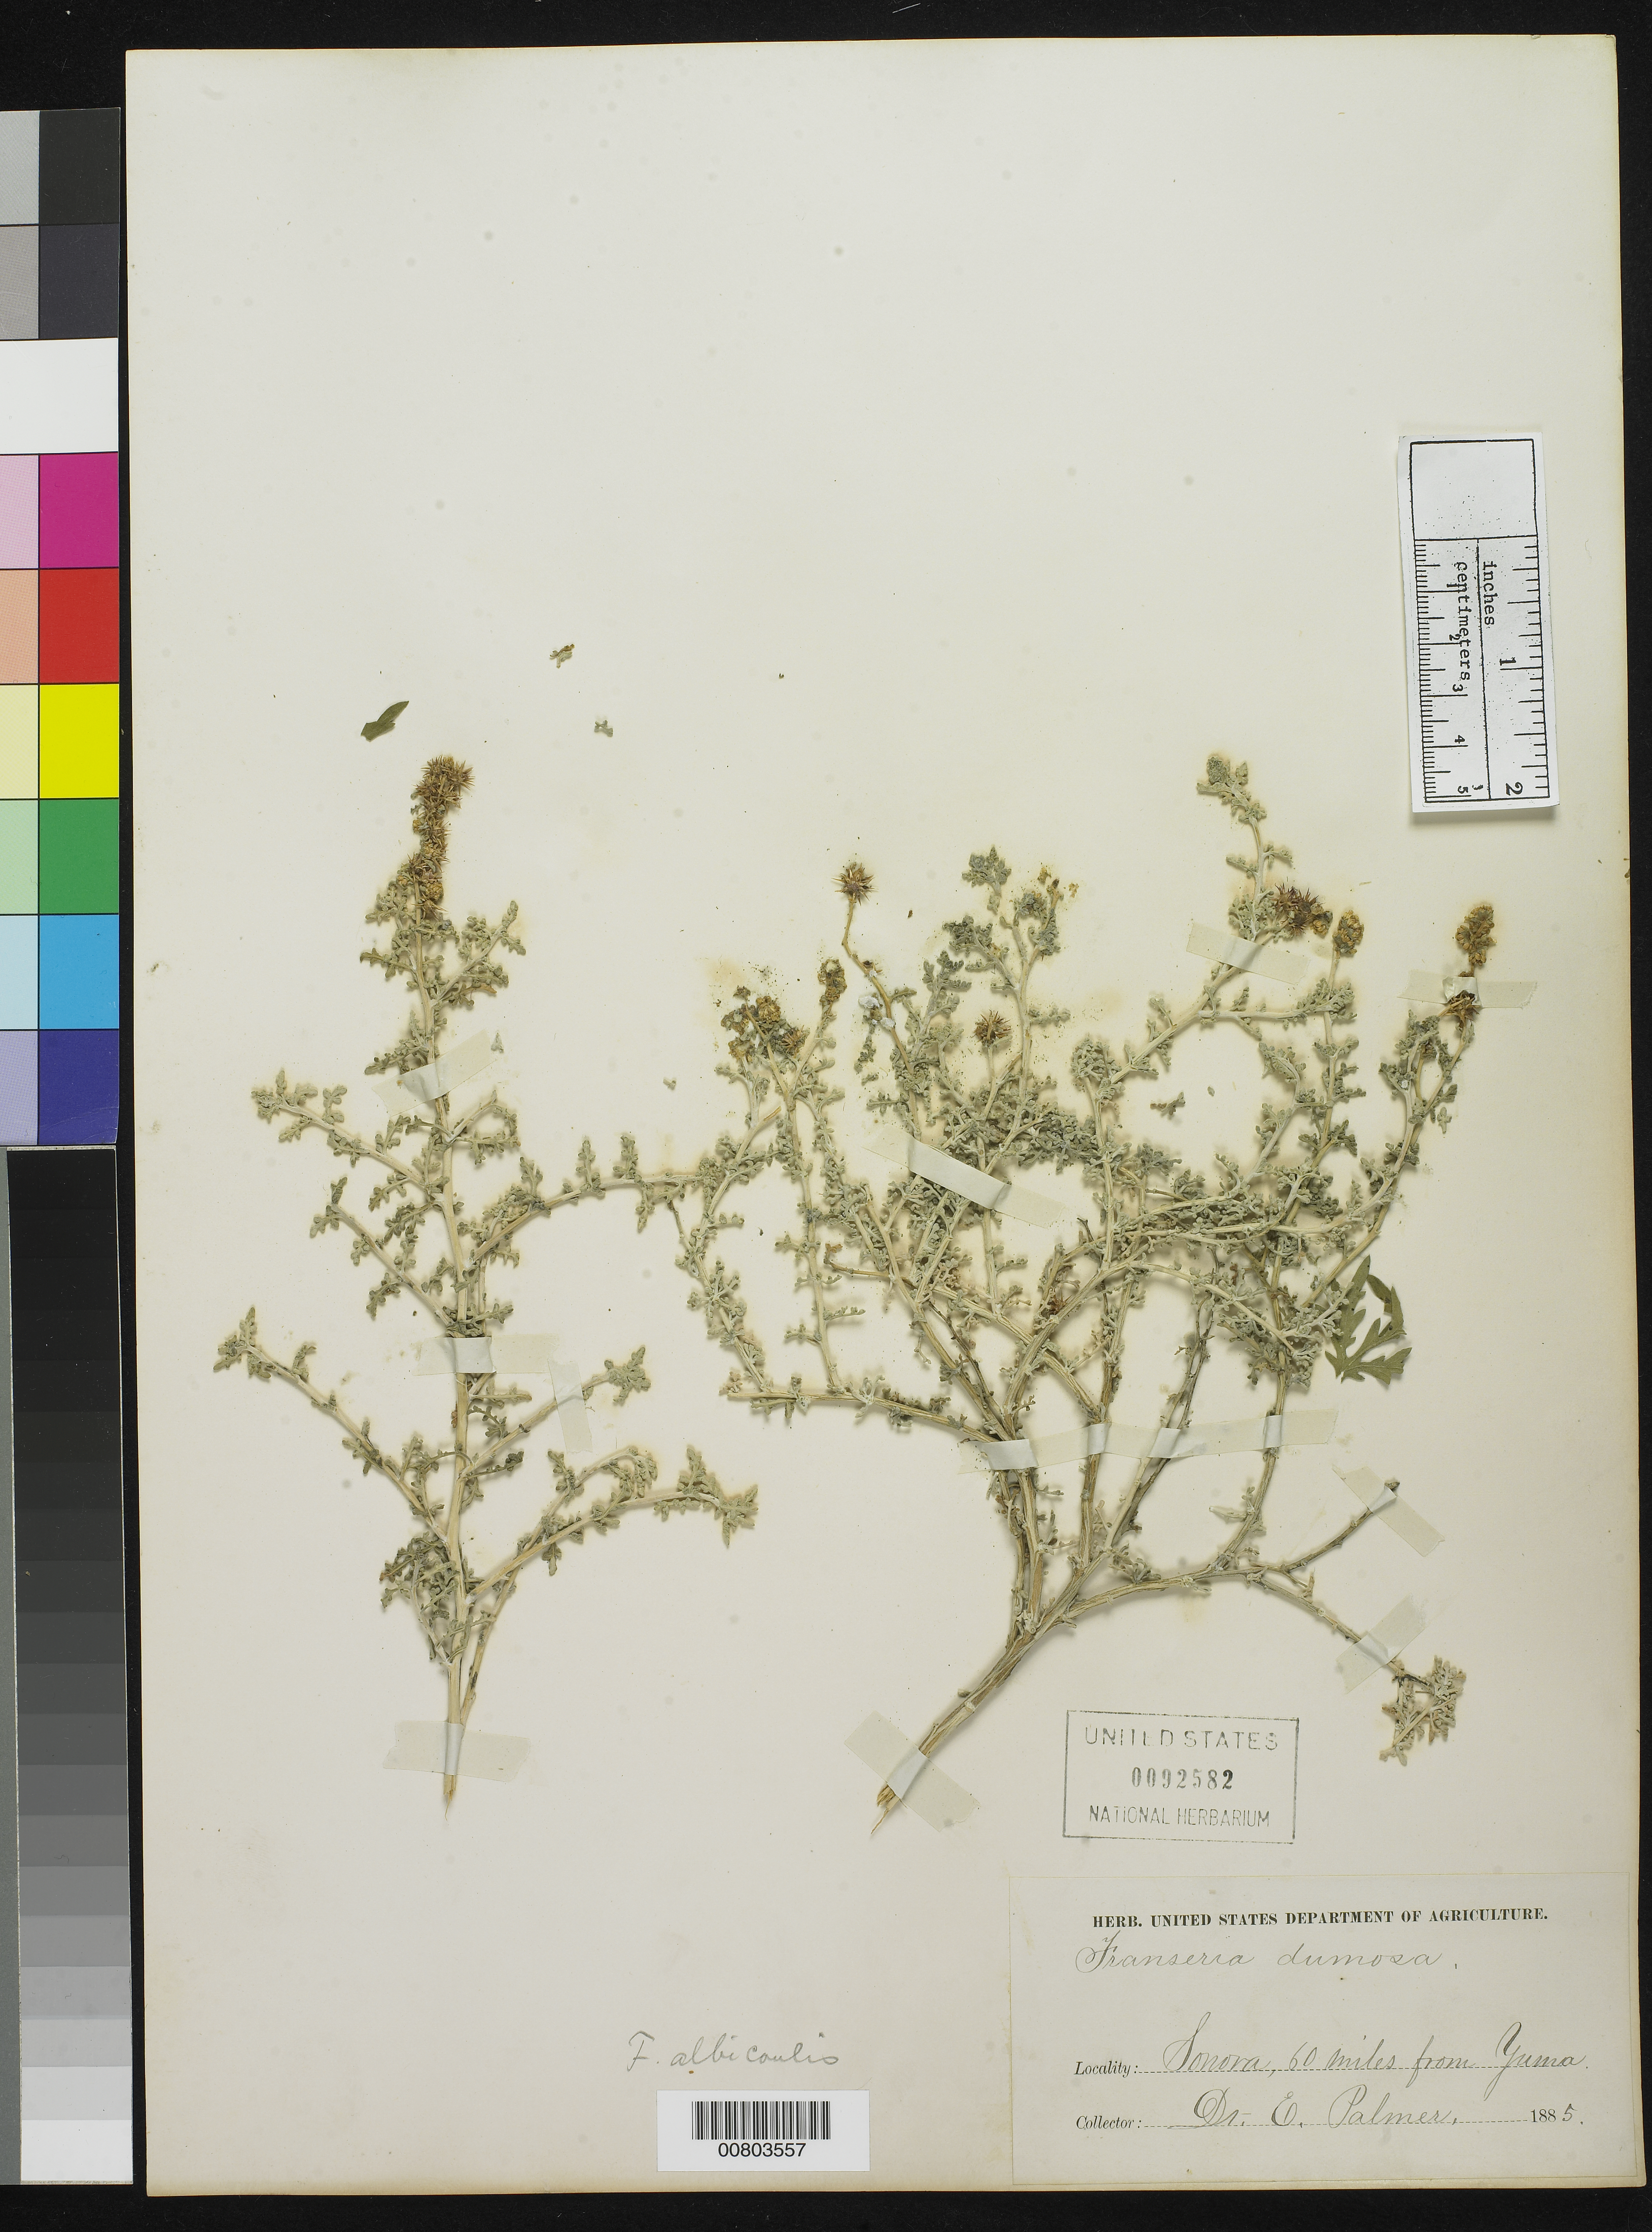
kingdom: Plantae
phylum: Tracheophyta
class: Magnoliopsida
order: Asterales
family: Asteraceae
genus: Franseria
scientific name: Franseria dumosa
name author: A. Gray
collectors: E. Palmer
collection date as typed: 1885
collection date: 1885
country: Mexico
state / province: Sonora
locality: Sonora, 60 miles from Yuma.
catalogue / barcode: US 92582